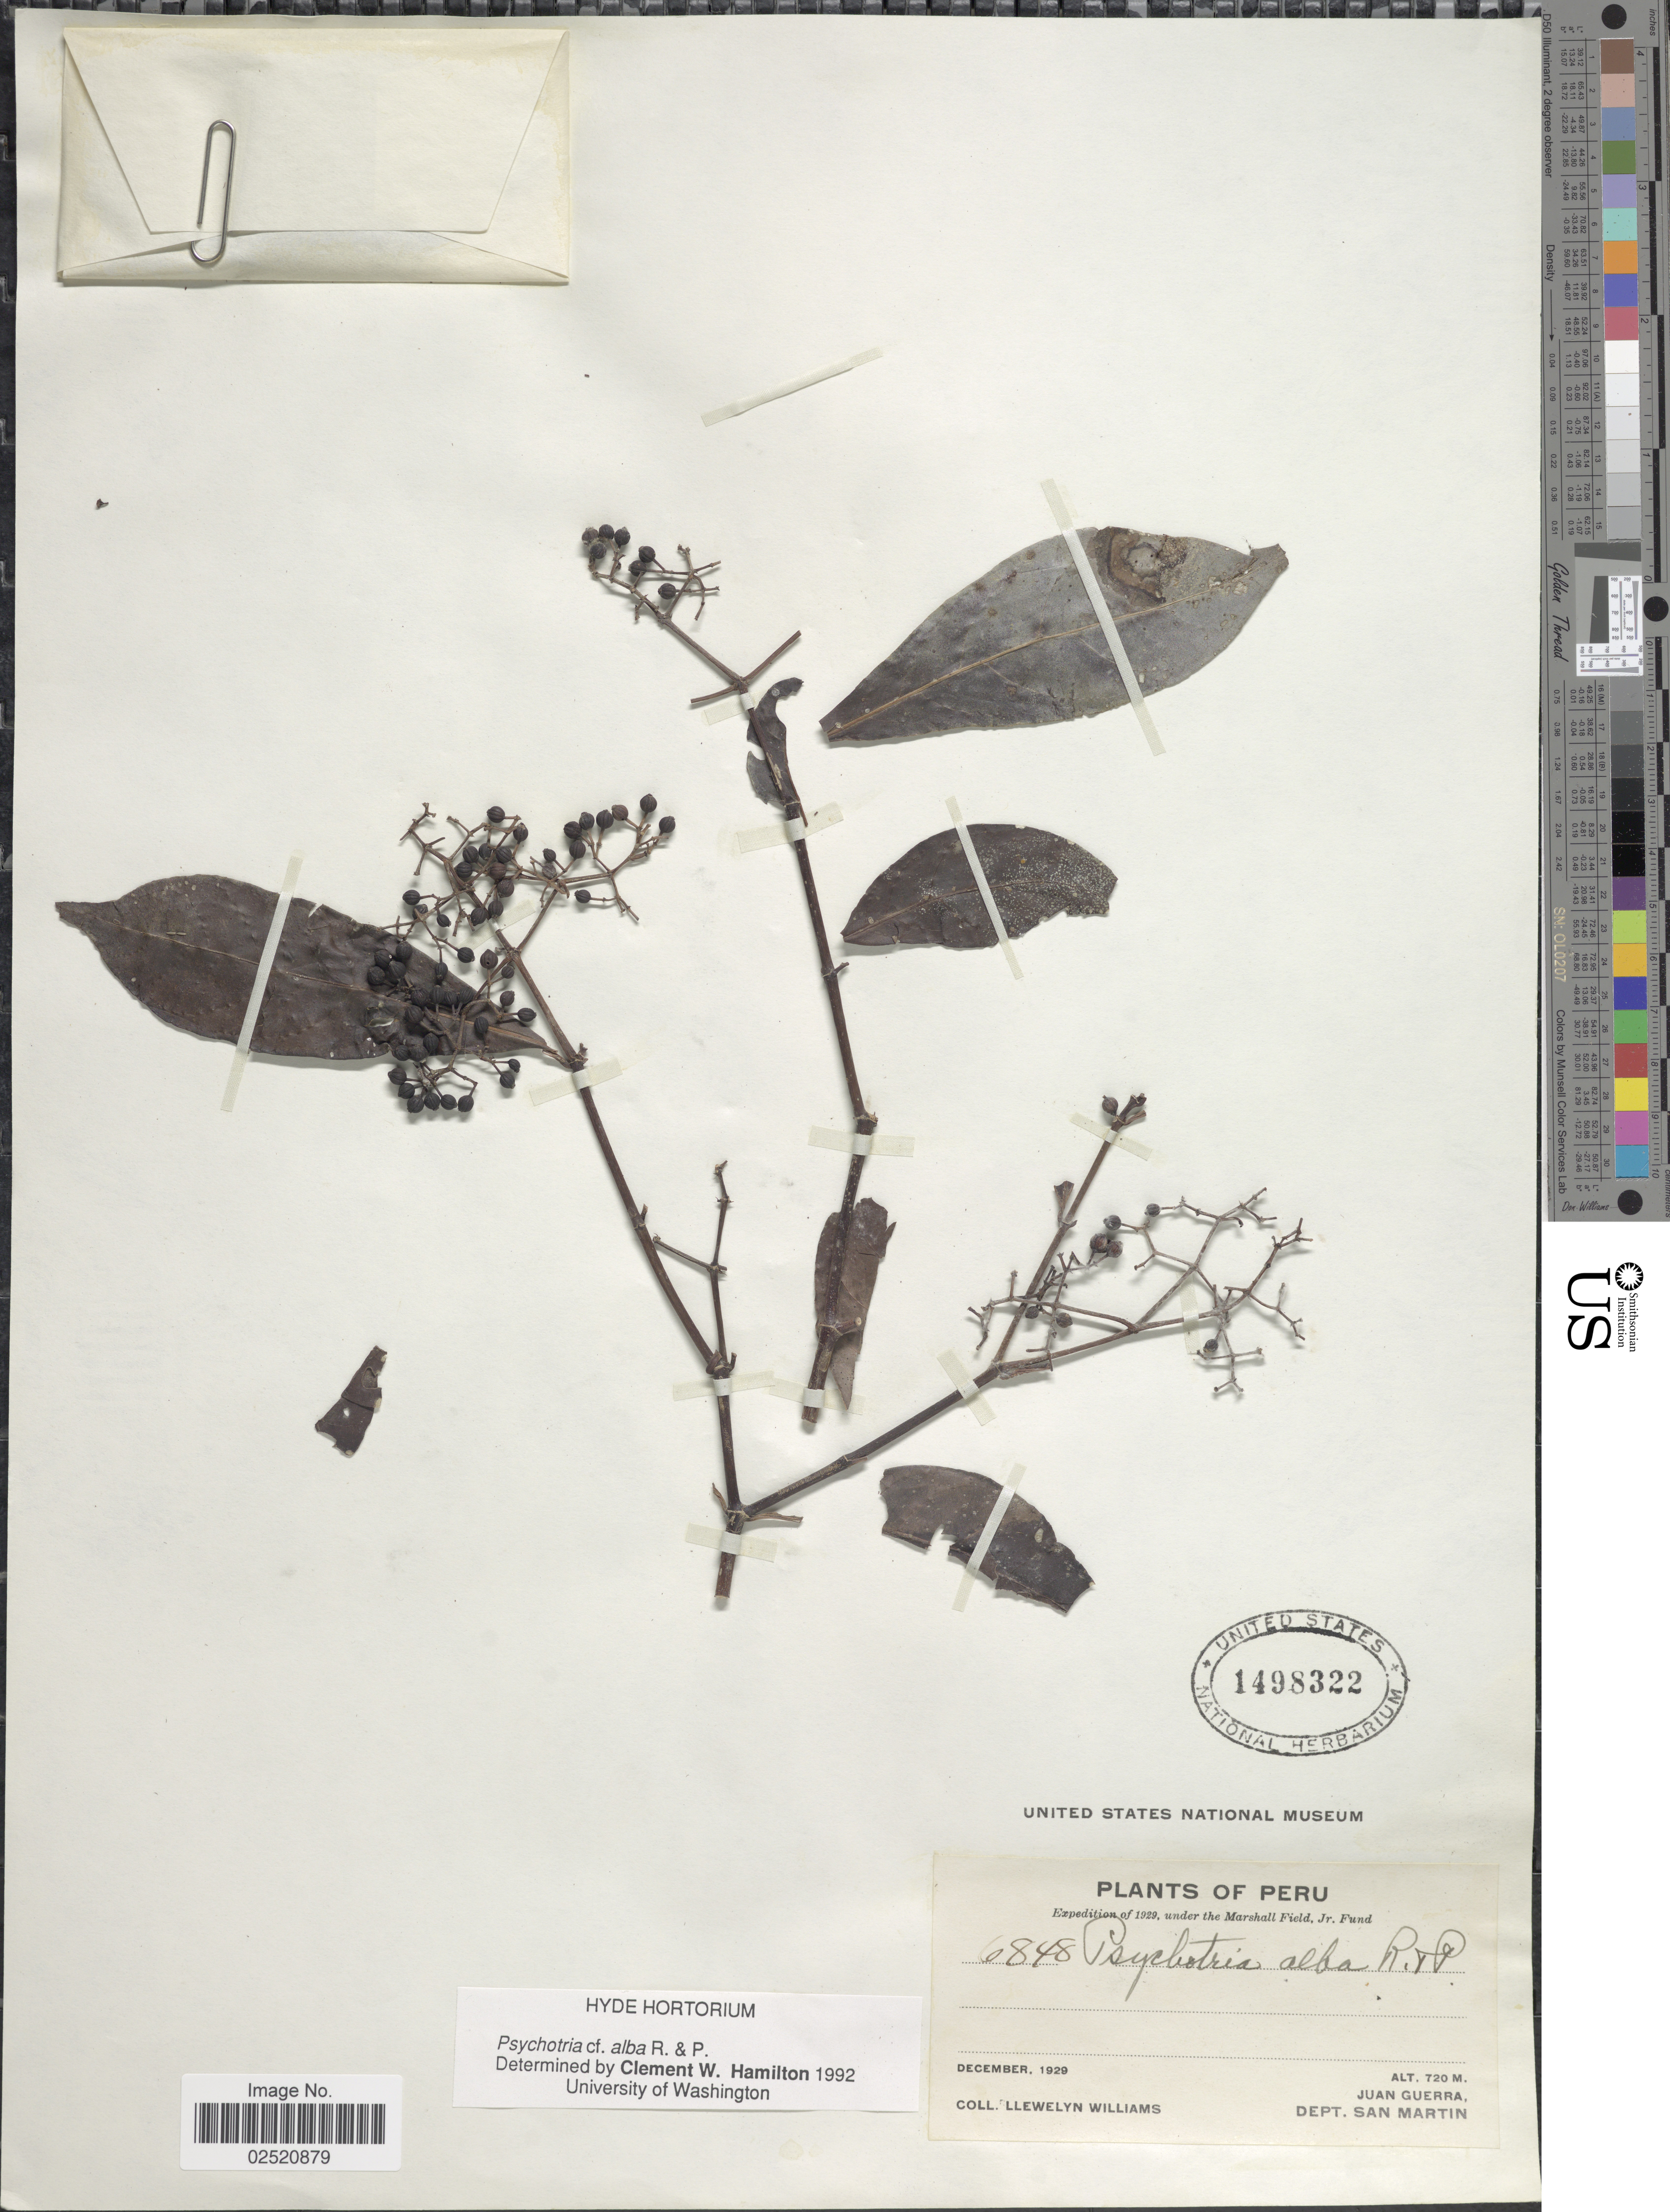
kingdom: Plantae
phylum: Tracheophyta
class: Magnoliopsida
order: Gentianales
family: Rubiaceae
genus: Psychotria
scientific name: Psychotria alba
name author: Ruiz & Pav.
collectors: Ll. Williams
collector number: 6848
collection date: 1929-12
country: Peru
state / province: San Martín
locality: Juan Guerra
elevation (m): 720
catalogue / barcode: US 1498322